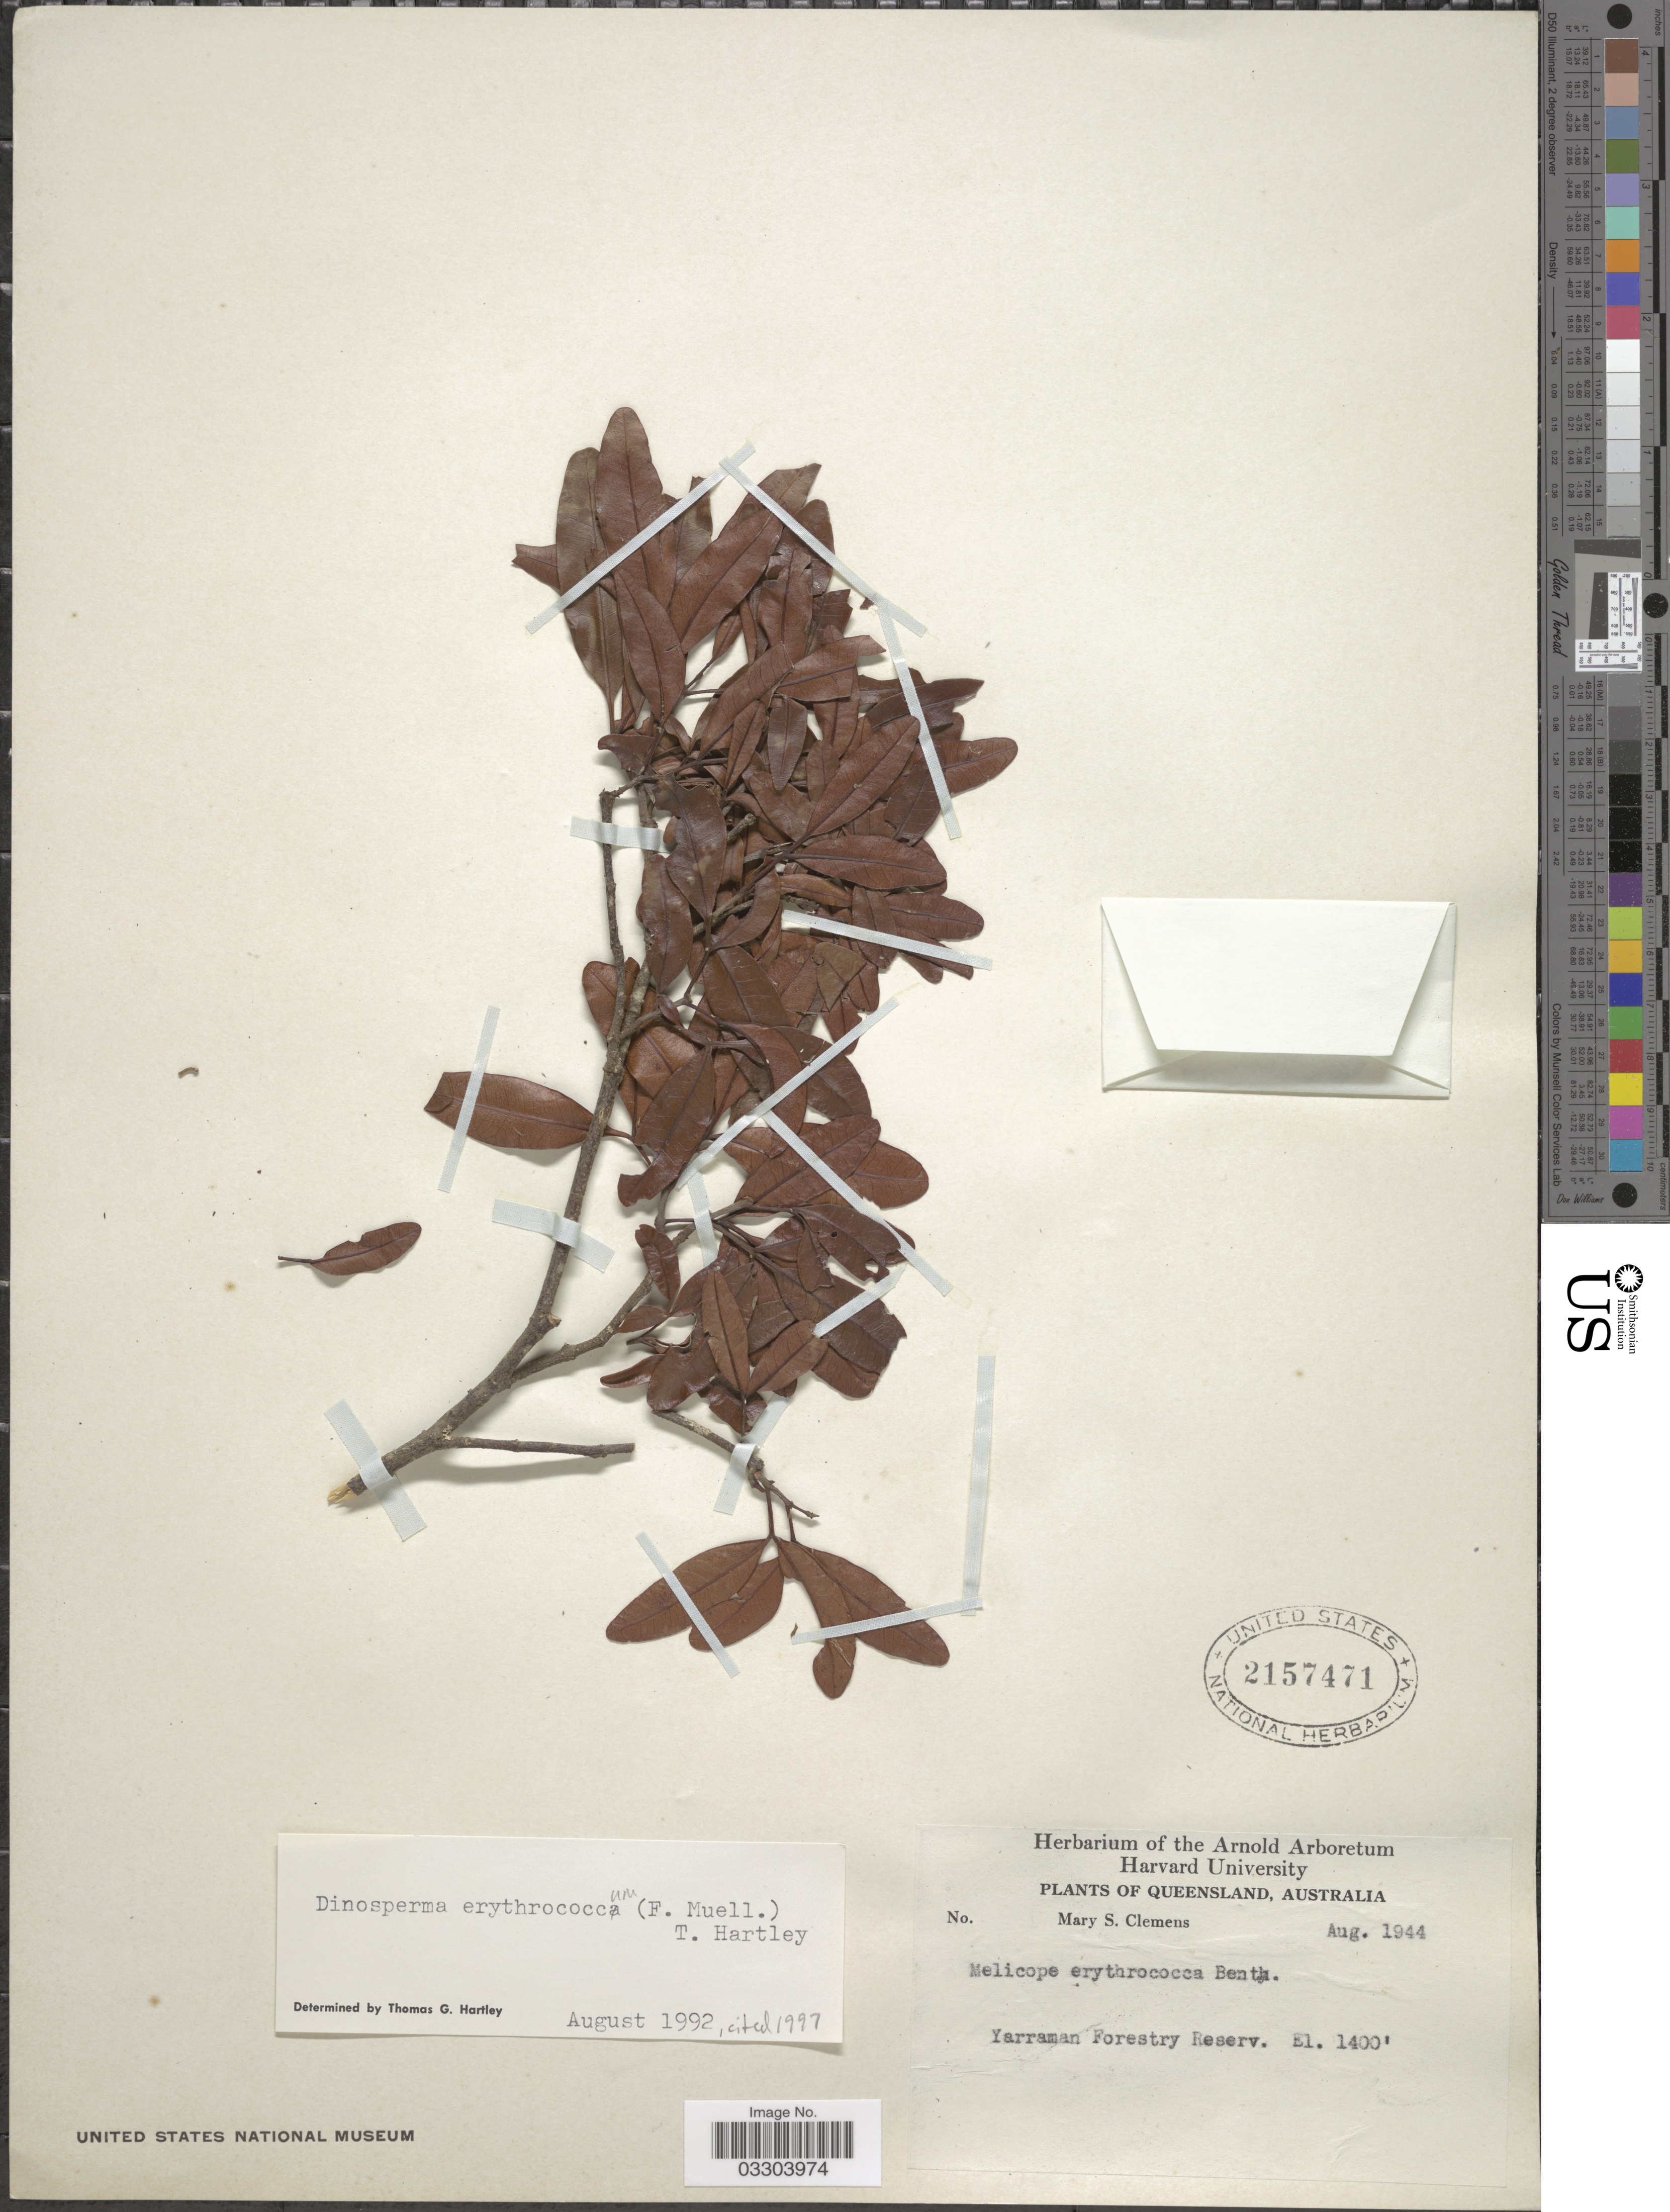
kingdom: Plantae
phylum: Tracheophyta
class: Magnoliopsida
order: Sapindales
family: Rutaceae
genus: Dinosperma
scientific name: Dinosperma erythrococca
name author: (F. Muell.) T.G. Hartley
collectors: M. S. Clemens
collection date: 1944-08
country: Australia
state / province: Queensland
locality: Yarraman Forestry Reserv.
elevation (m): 427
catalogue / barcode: US 2157471